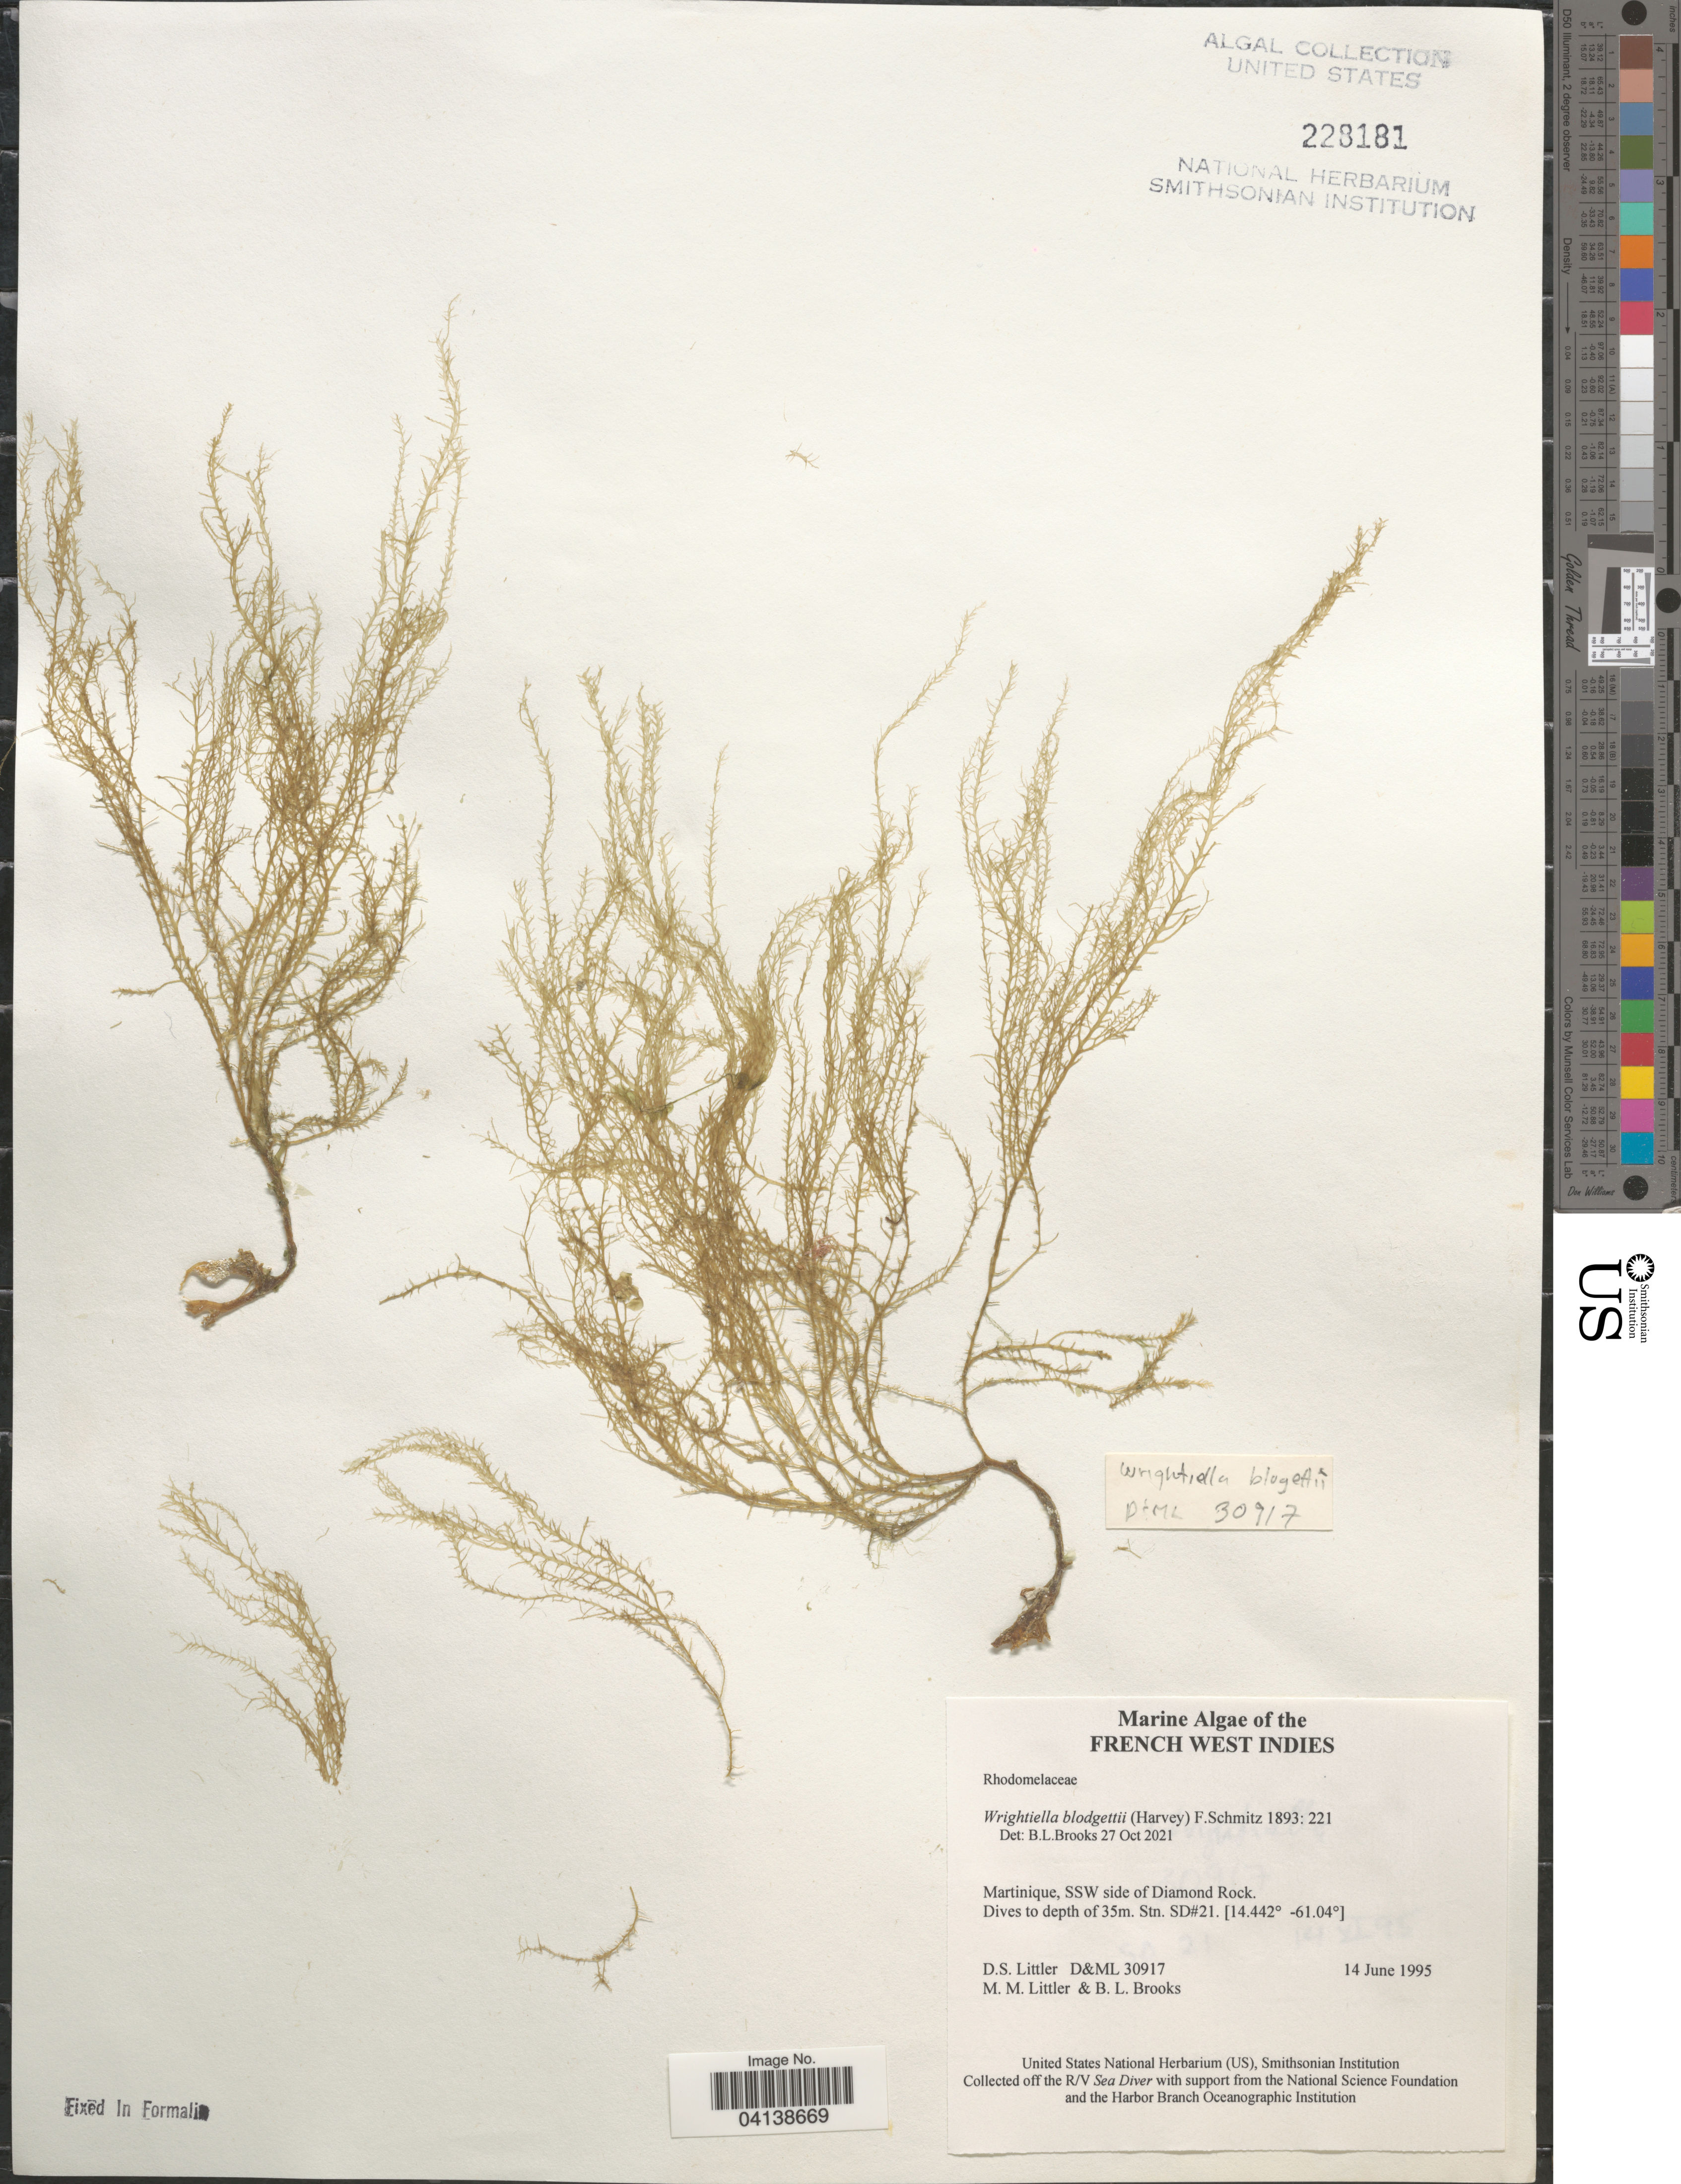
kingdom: Plantae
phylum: Rhodophyta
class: Florideophyceae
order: Ceramiales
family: Rhodomelaceae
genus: Wrightiella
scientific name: Wrightiella blodgettii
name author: (Harv.) F. Schmitz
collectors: D. S. Littler & B. Brooks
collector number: D&ML30917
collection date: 1995-06-14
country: Martinique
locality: French West Indies. SSW side of Diamond Rock. Stn. SD#21.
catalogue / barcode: US 228181